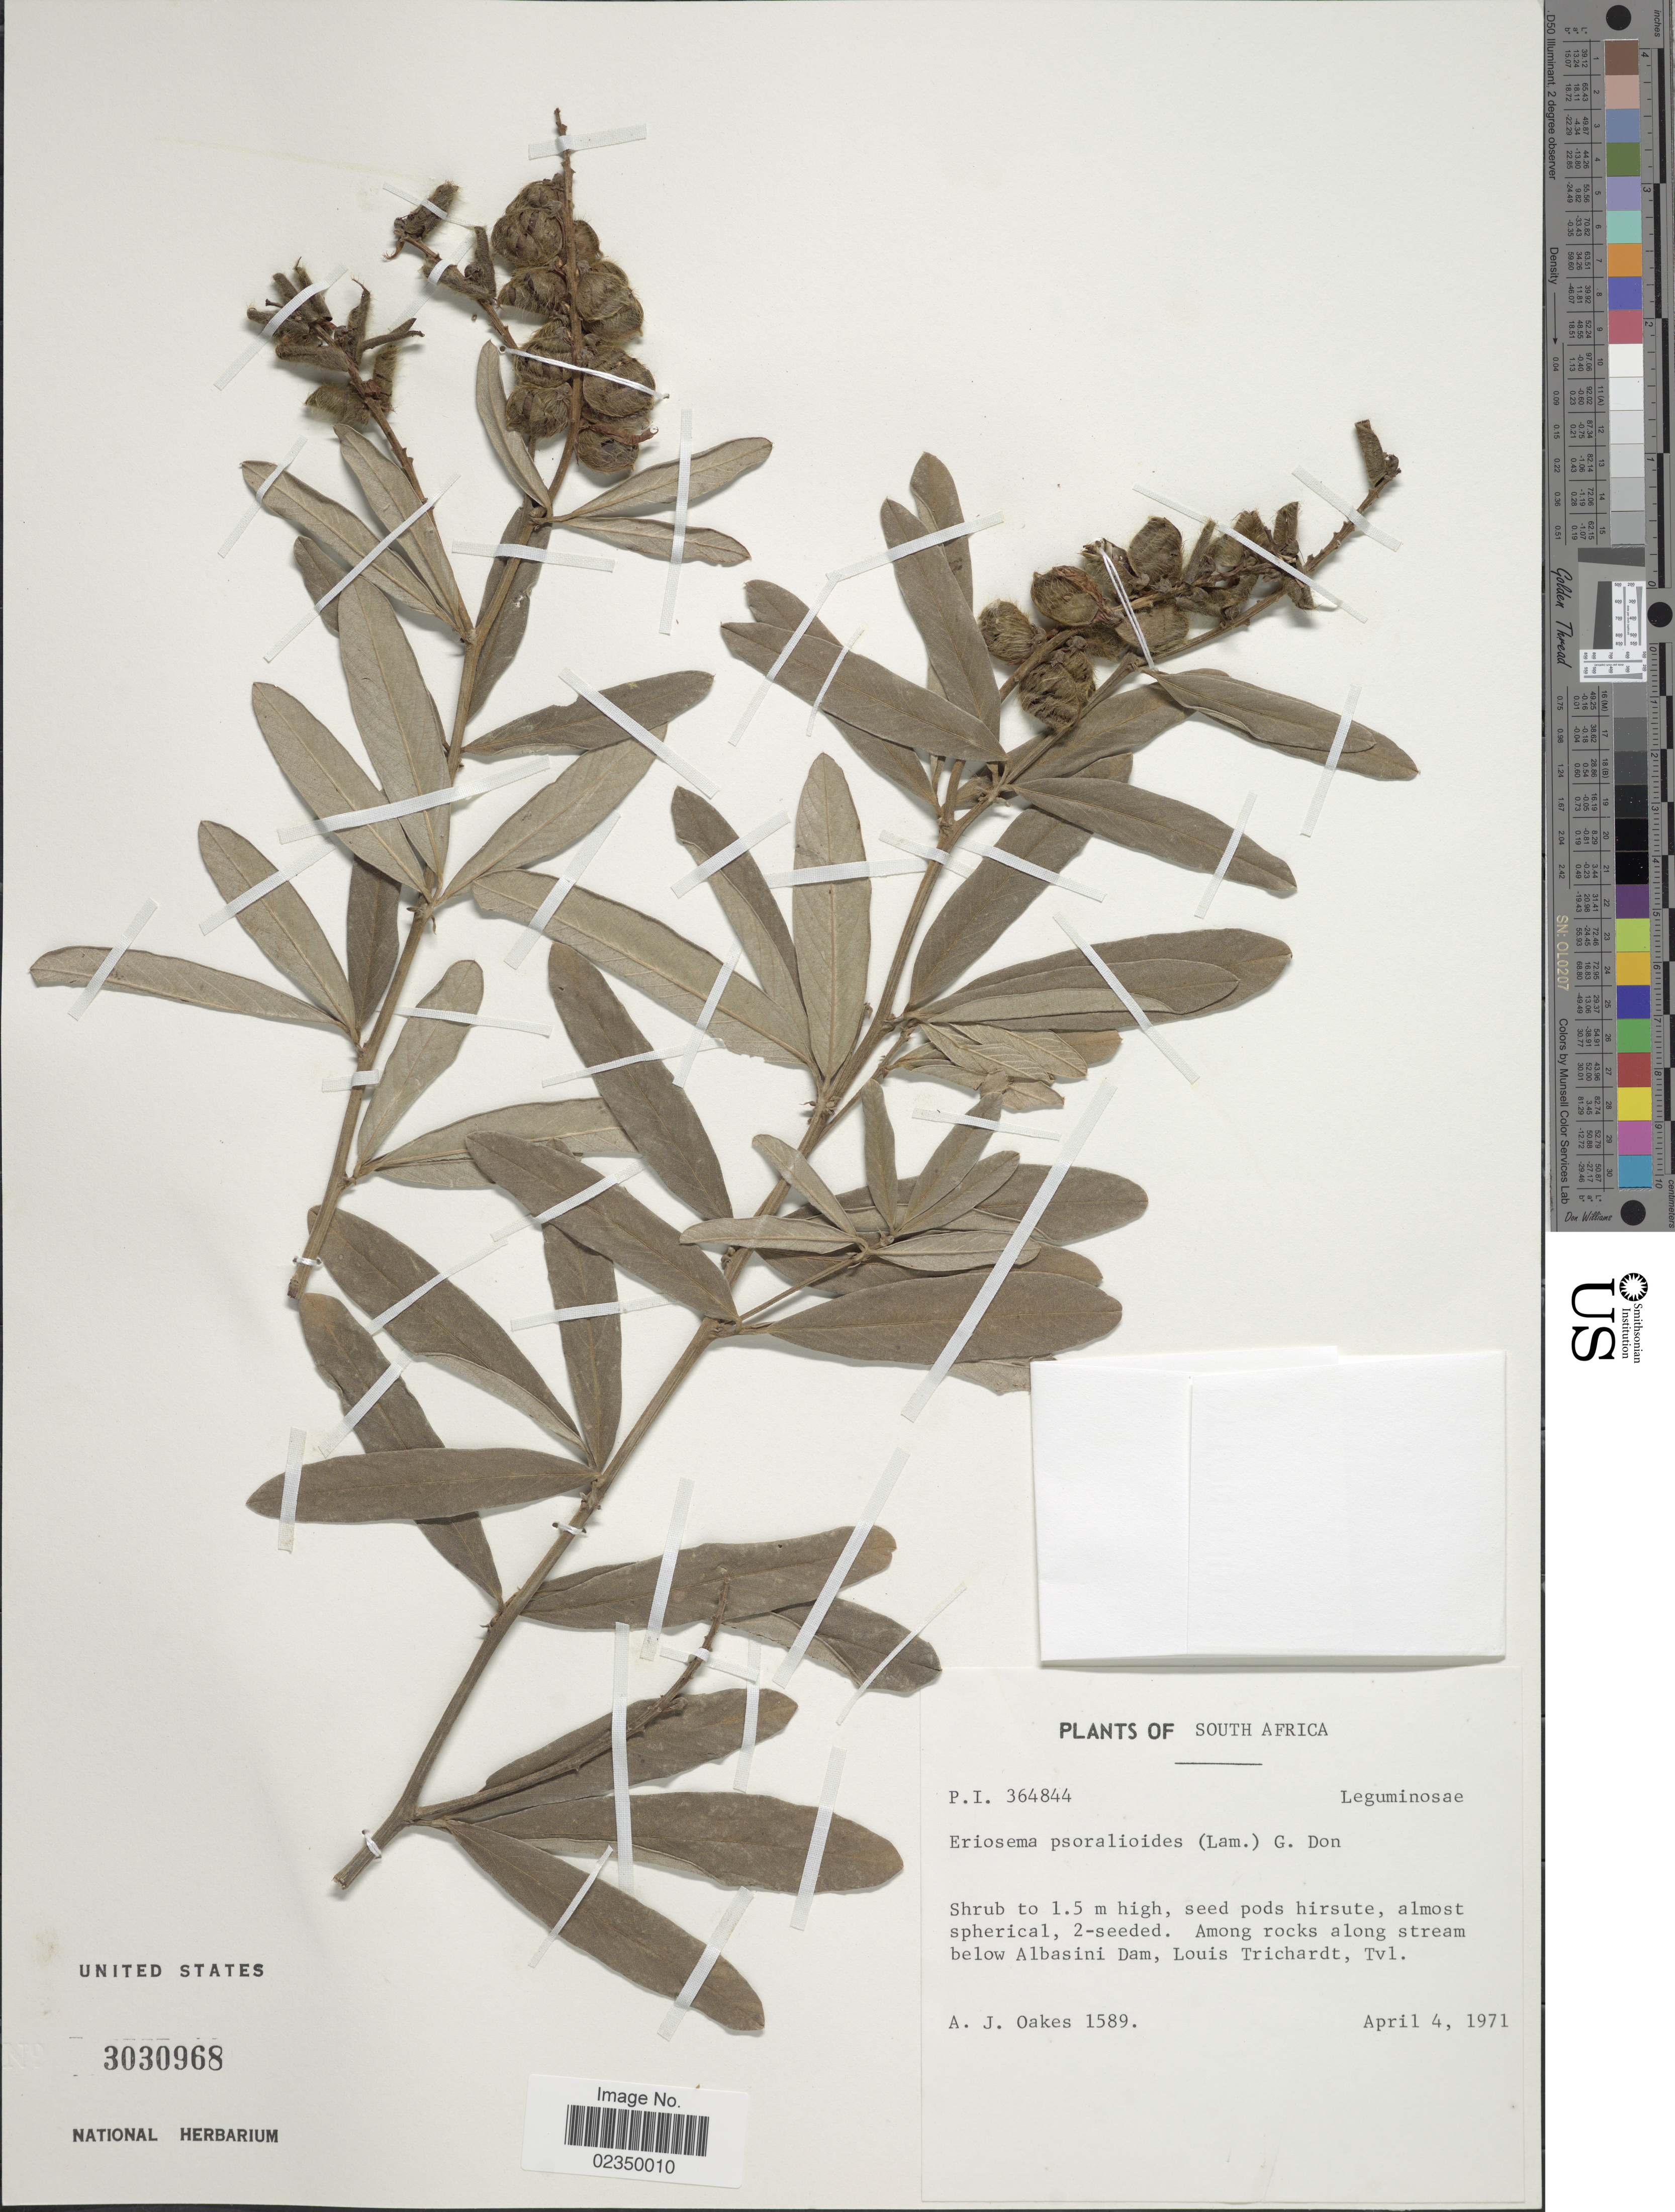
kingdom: Plantae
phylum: Tracheophyta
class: Magnoliopsida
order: Fabales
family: Fabaceae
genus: Eriosema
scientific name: Eriosema psoraloides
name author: (Lam.) G. Don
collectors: A. Oakes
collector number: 1589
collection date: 1971-04-04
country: South Africa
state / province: Limpopo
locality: Among rocks along stream below Albasini Dam, Louis Trichardt, Tvl.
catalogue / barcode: US 3030968